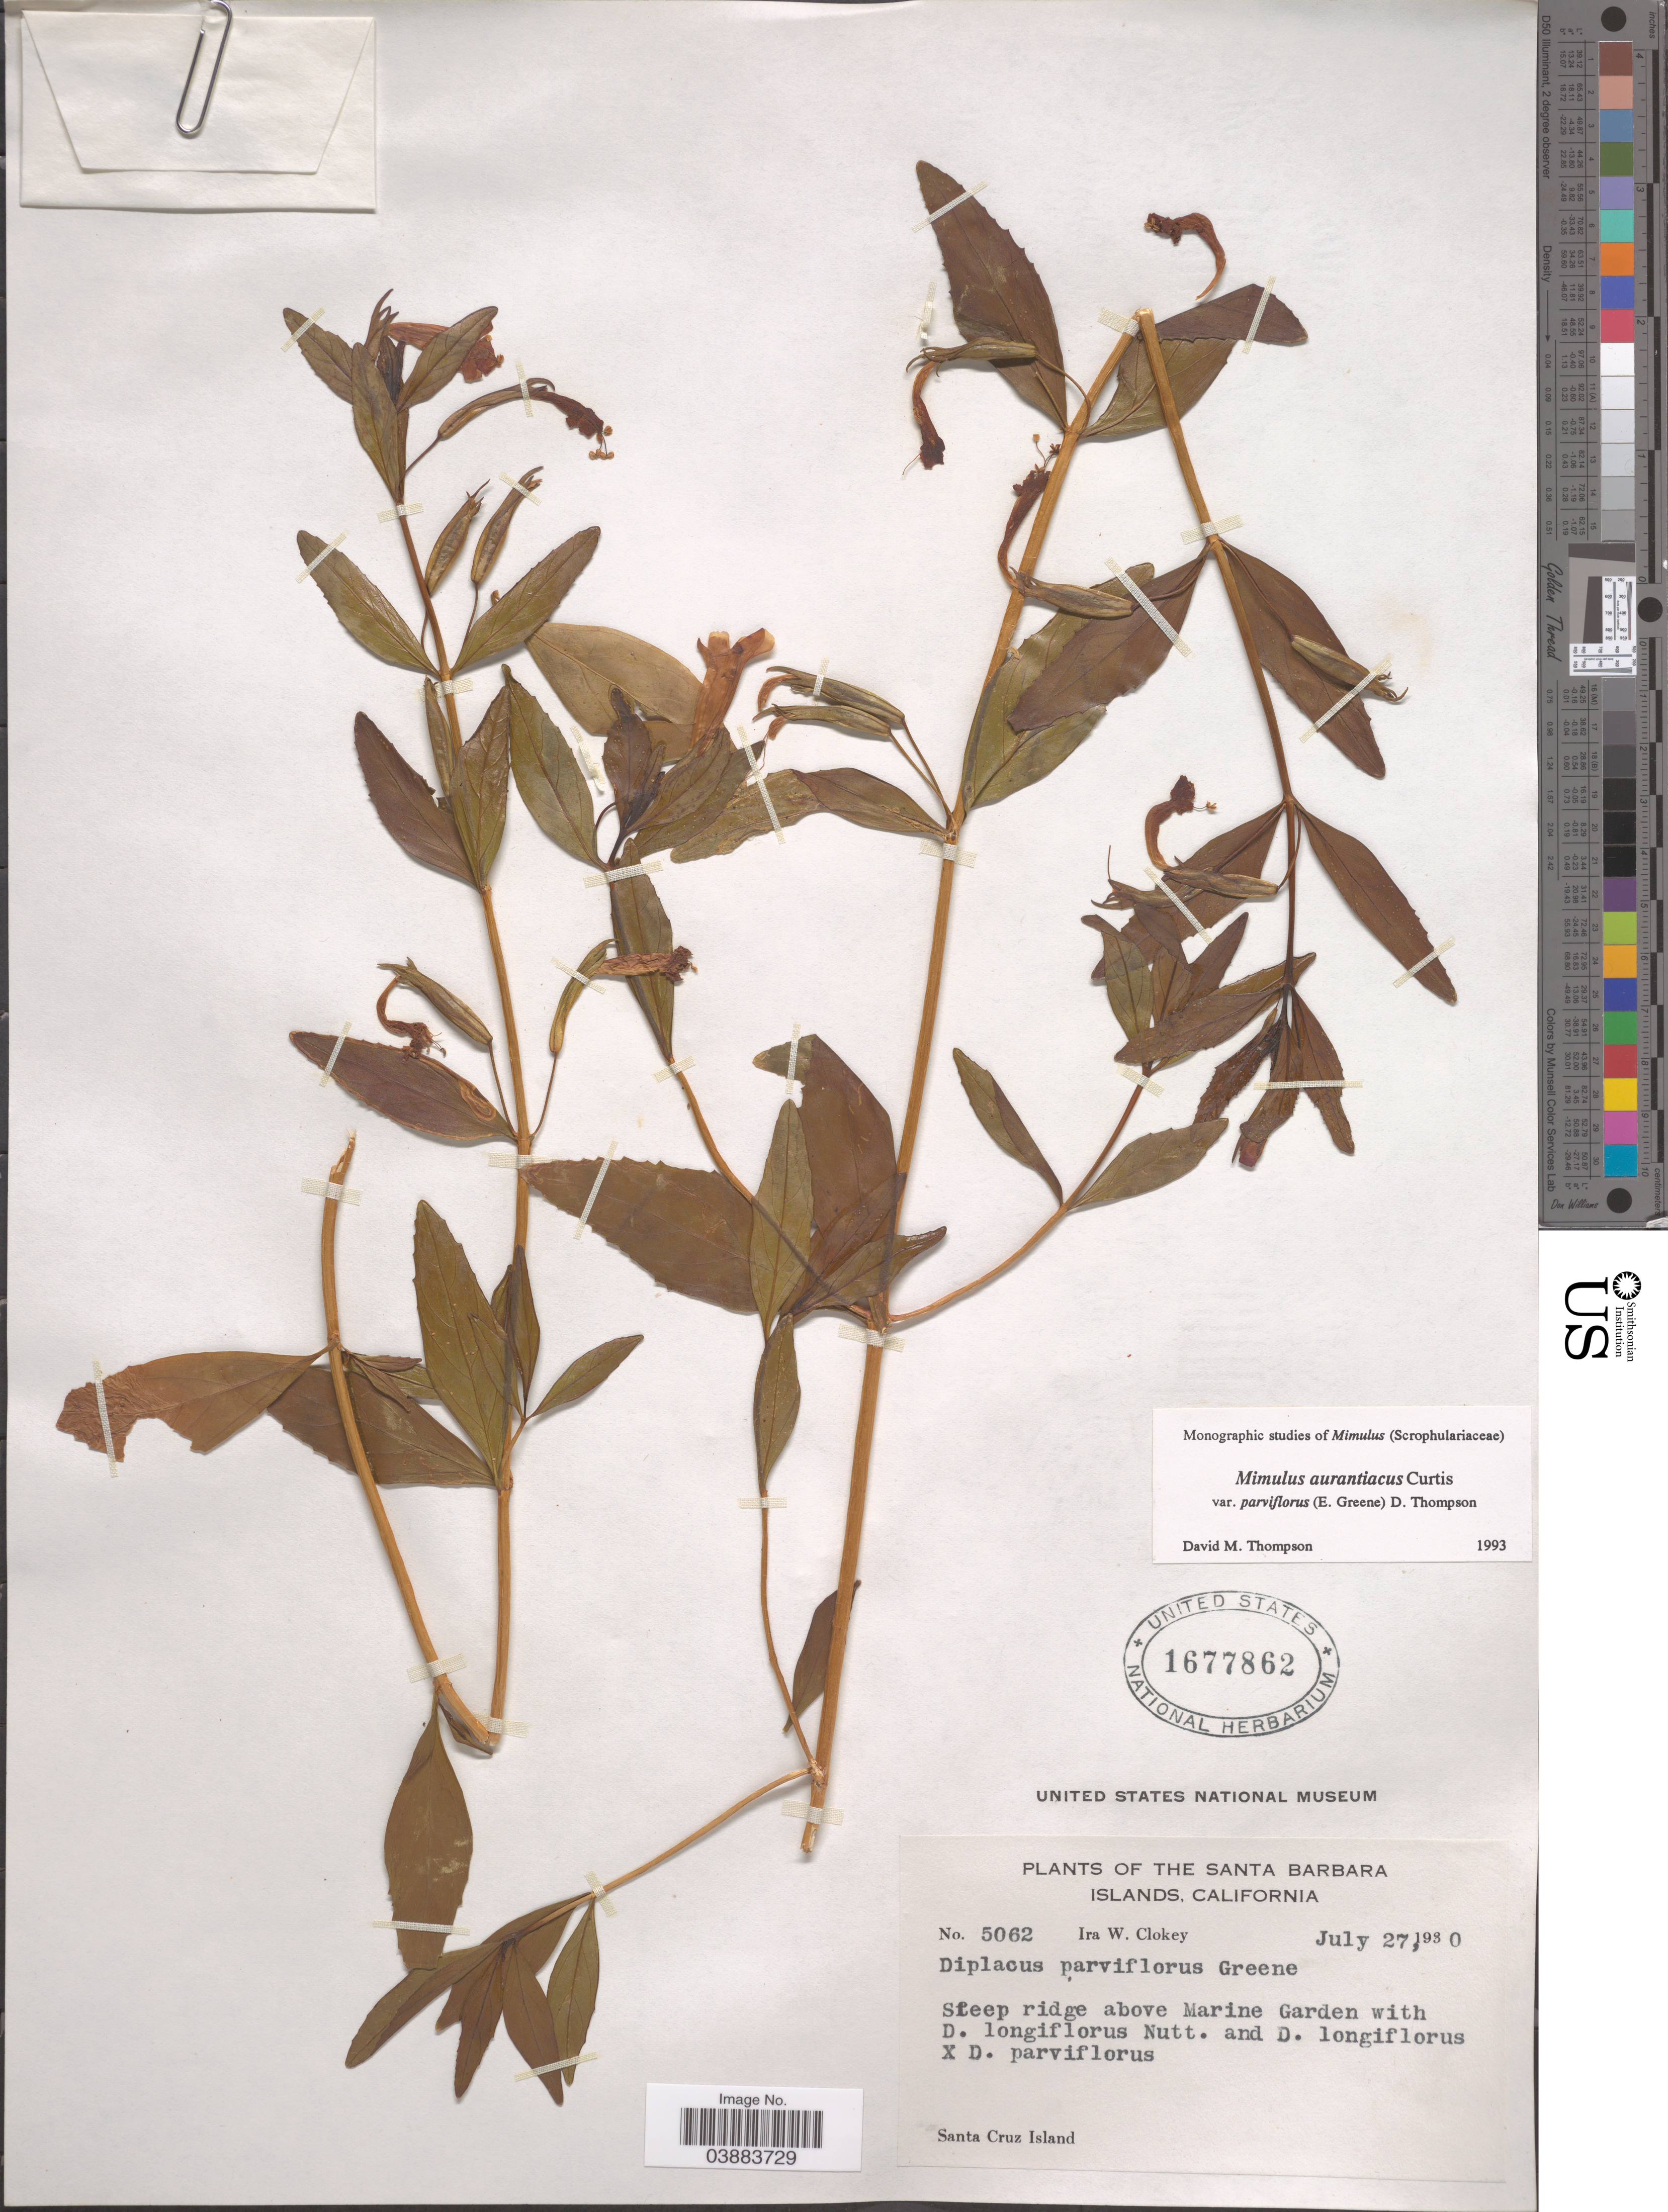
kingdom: Plantae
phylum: Tracheophyta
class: Magnoliopsida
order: Lamiales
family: Phrymaceae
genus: Diplacus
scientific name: Diplacus aurantiacus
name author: (Curtis) Jeps.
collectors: I. W. Clokey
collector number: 5062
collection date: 1930-07-27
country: United States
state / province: California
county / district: Santa Barbara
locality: Santa Barbara Islands. Steep ridge above Marine Garden. Santa Cruz Island.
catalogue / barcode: US 1677862